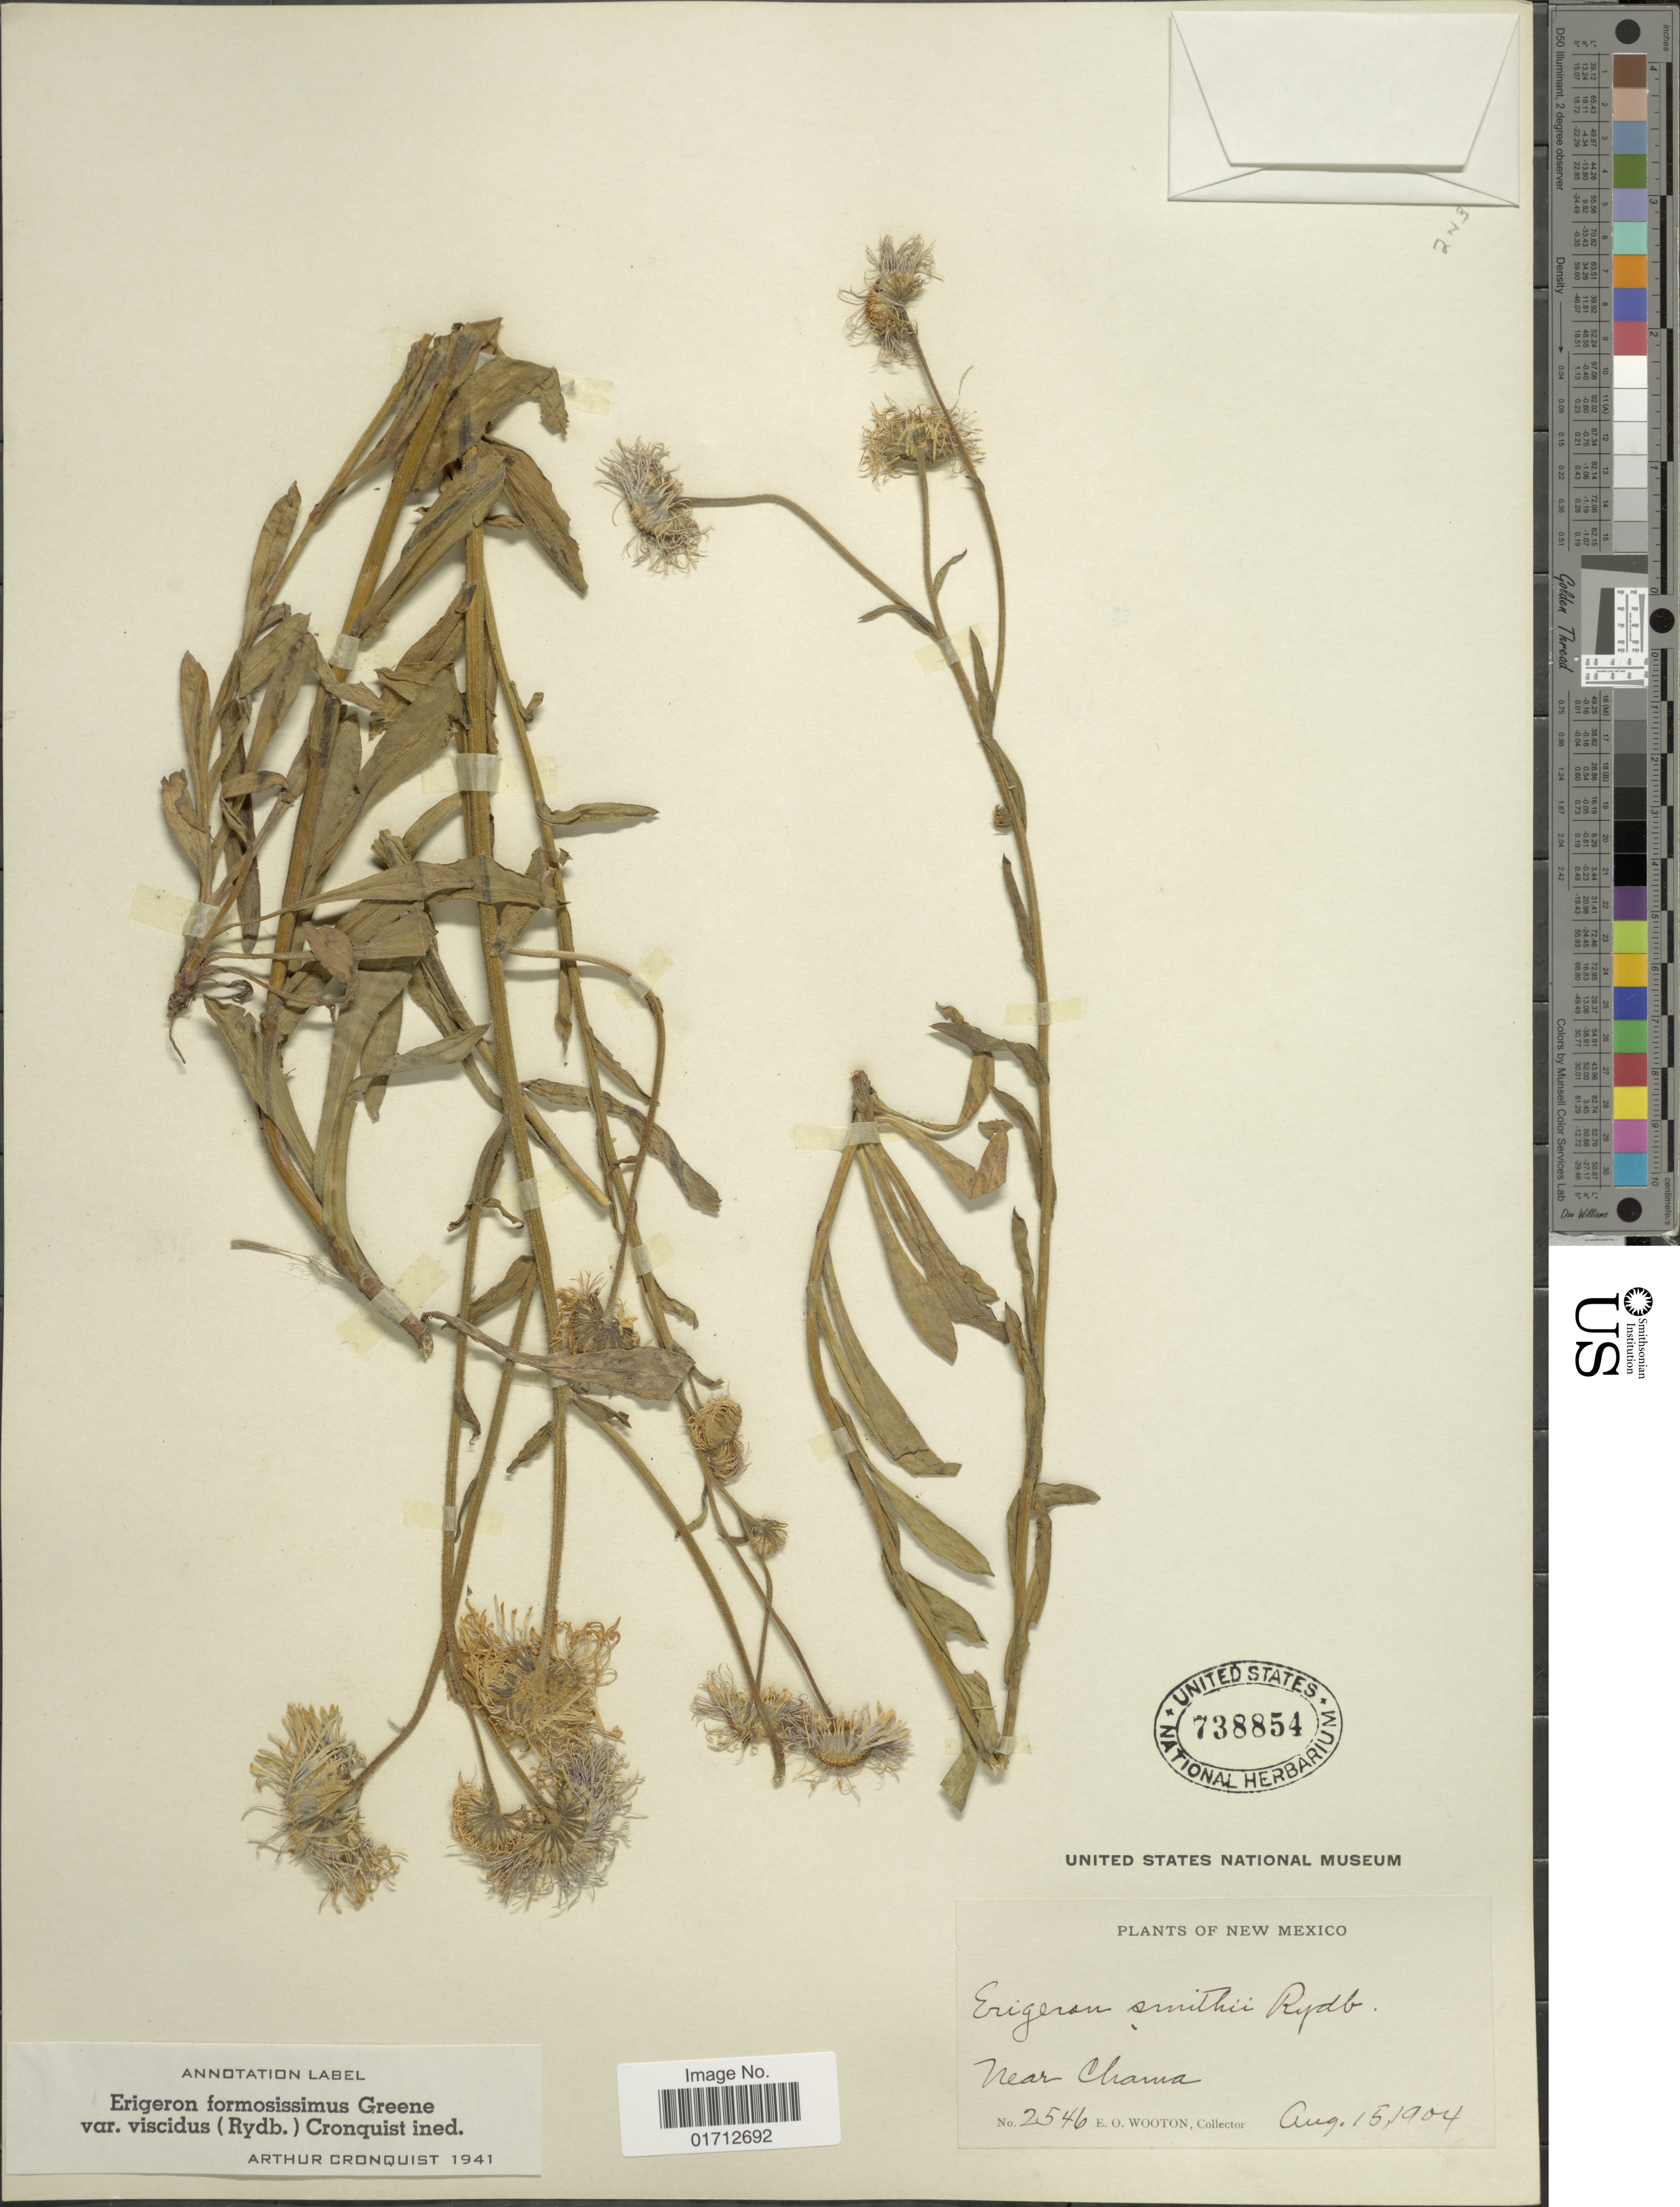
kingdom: Plantae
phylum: Tracheophyta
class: Magnoliopsida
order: Asterales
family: Asteraceae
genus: Erigeron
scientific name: Erigeron formosissimus var. viscidus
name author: (Rydb.) Cronq.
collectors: E. O. Wooton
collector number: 2546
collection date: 1904-08-15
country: United States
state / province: New Mexico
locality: Near Chama.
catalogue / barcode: US 738854